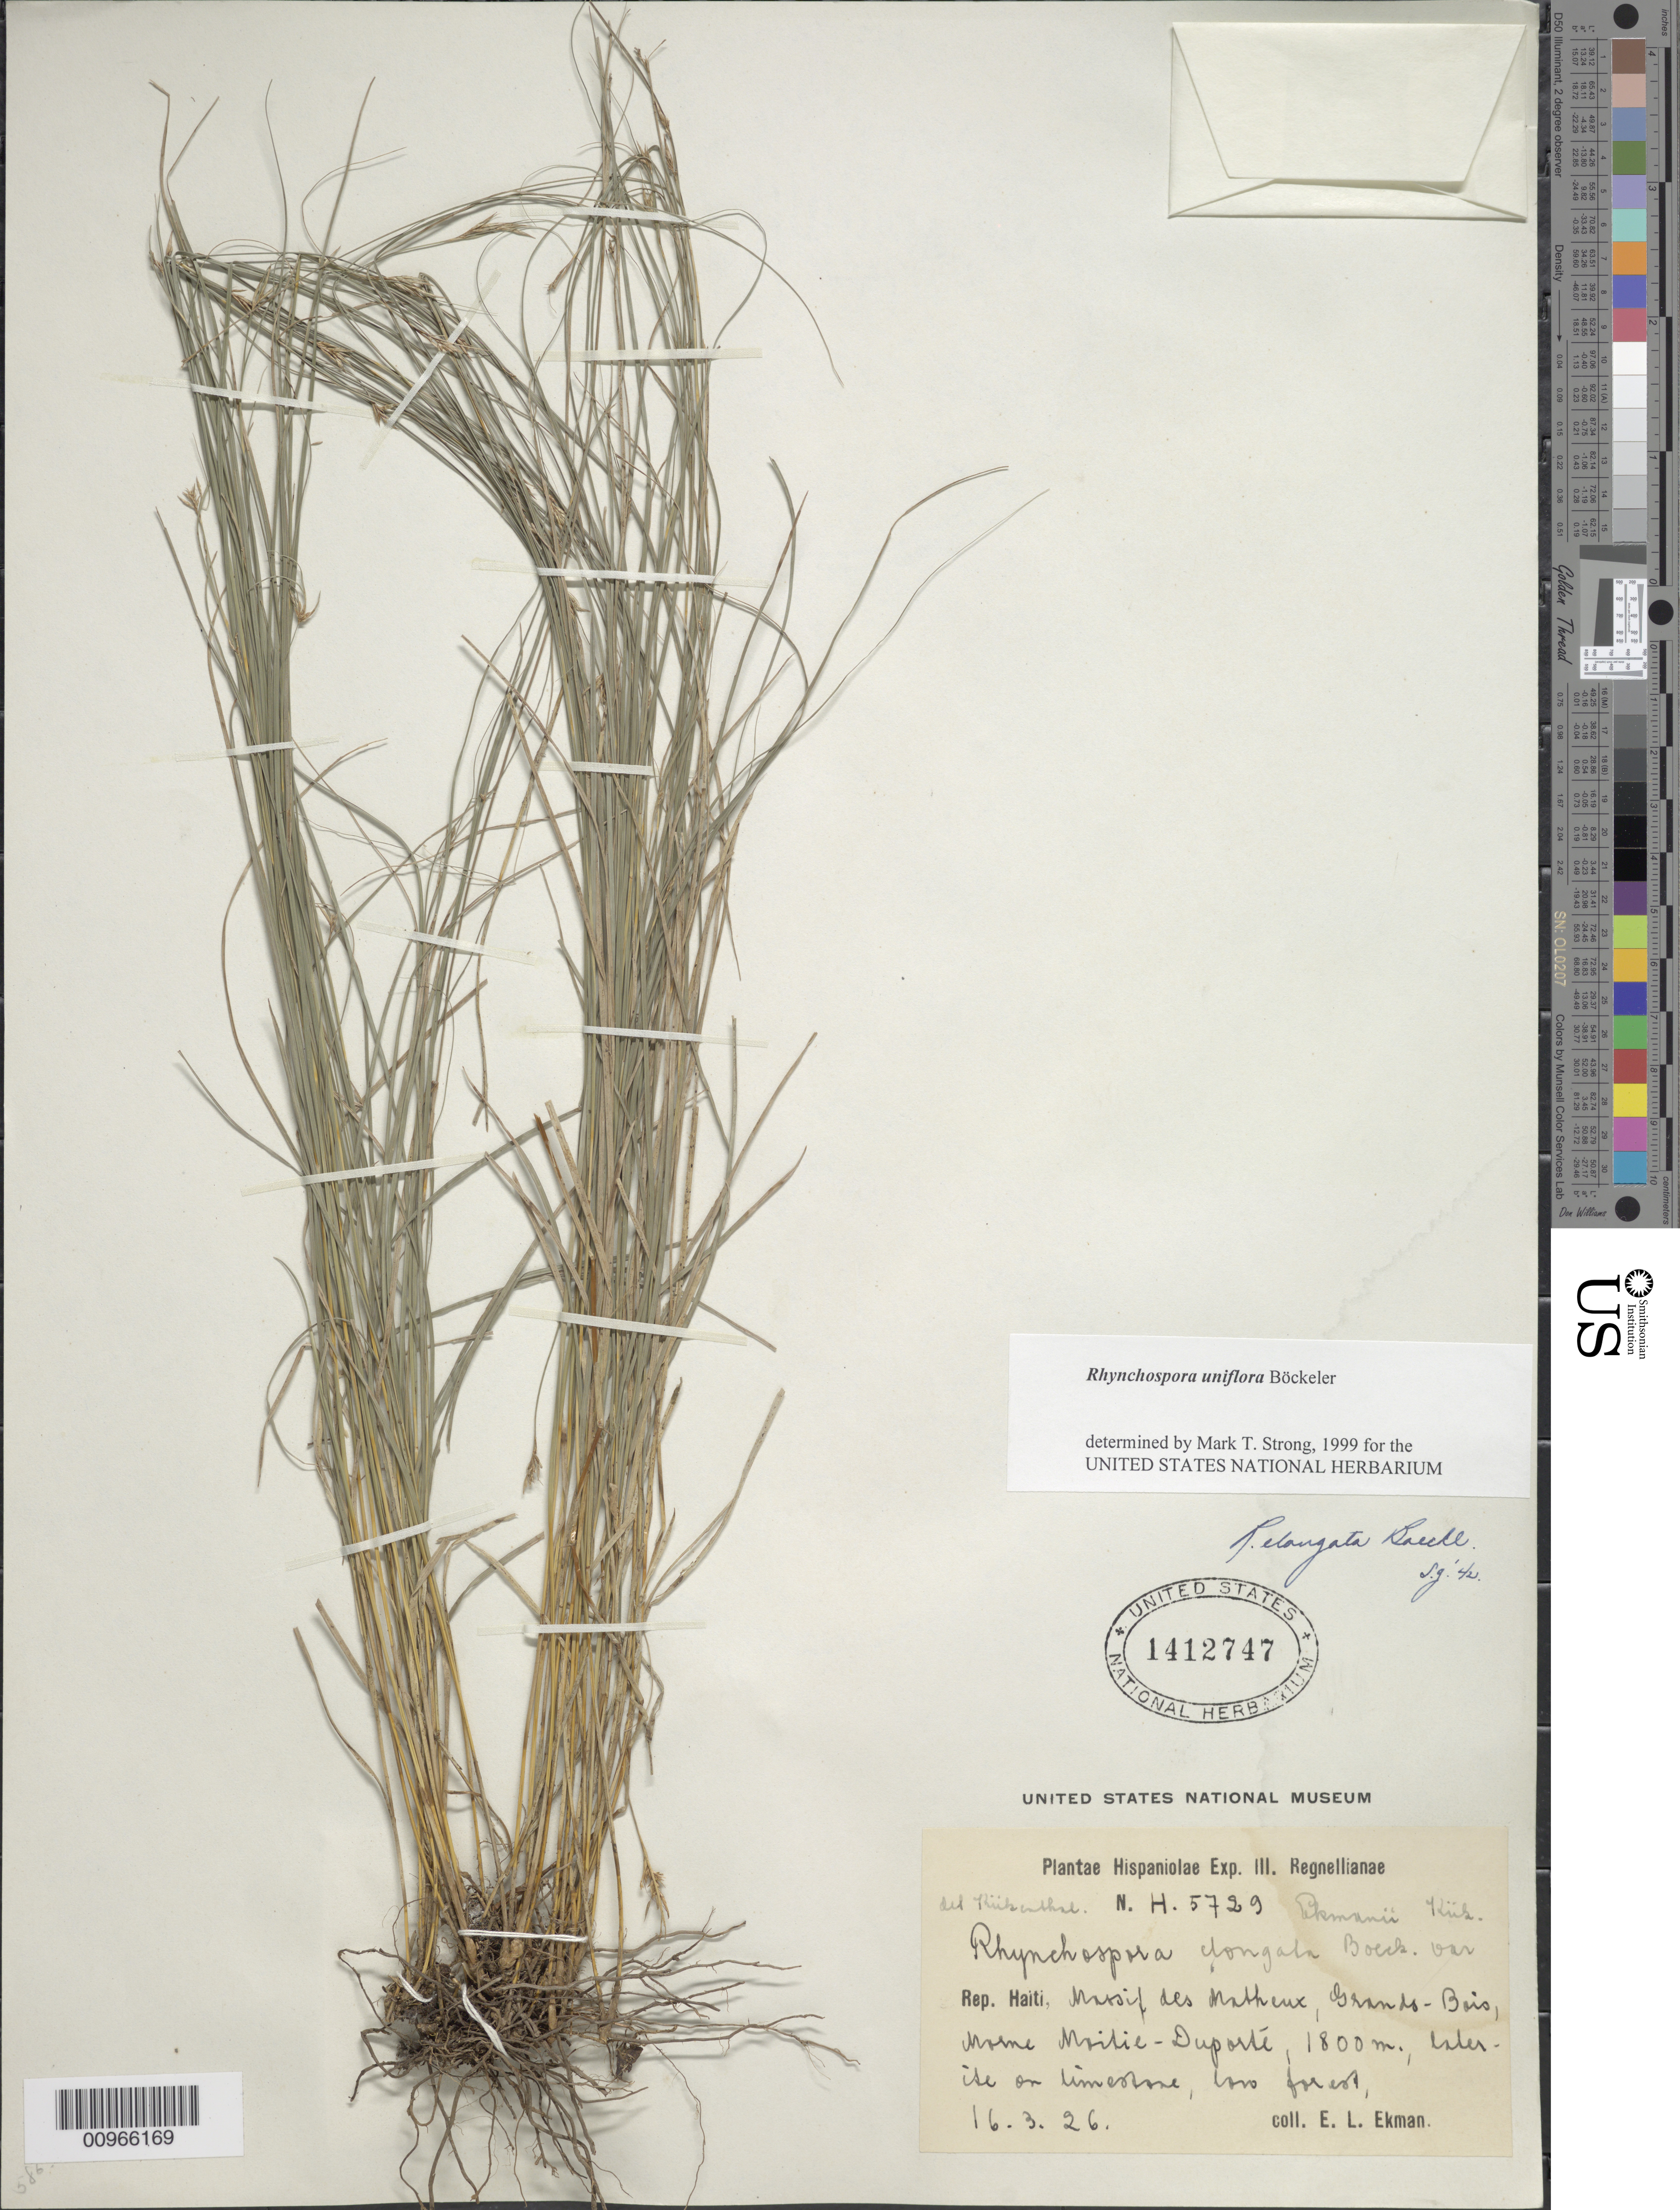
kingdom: Plantae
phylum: Tracheophyta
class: Liliopsida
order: Poales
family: Cyperaceae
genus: Rhynchospora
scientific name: Rhynchospora uniflora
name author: Boeckeler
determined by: Strong, M. T., (US), Smithsonian Institution - National Museum of Natural History (UNITED STATES)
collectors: E. L. Ekman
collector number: H 5729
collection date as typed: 16 Mar 1926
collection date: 1926-03-16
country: Haiti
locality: Massif des Matheux, Grande Bois, Morne "Maritie" Duparté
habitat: Laterite on limestone, "lavo" forest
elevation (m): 1800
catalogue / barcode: US 1412747